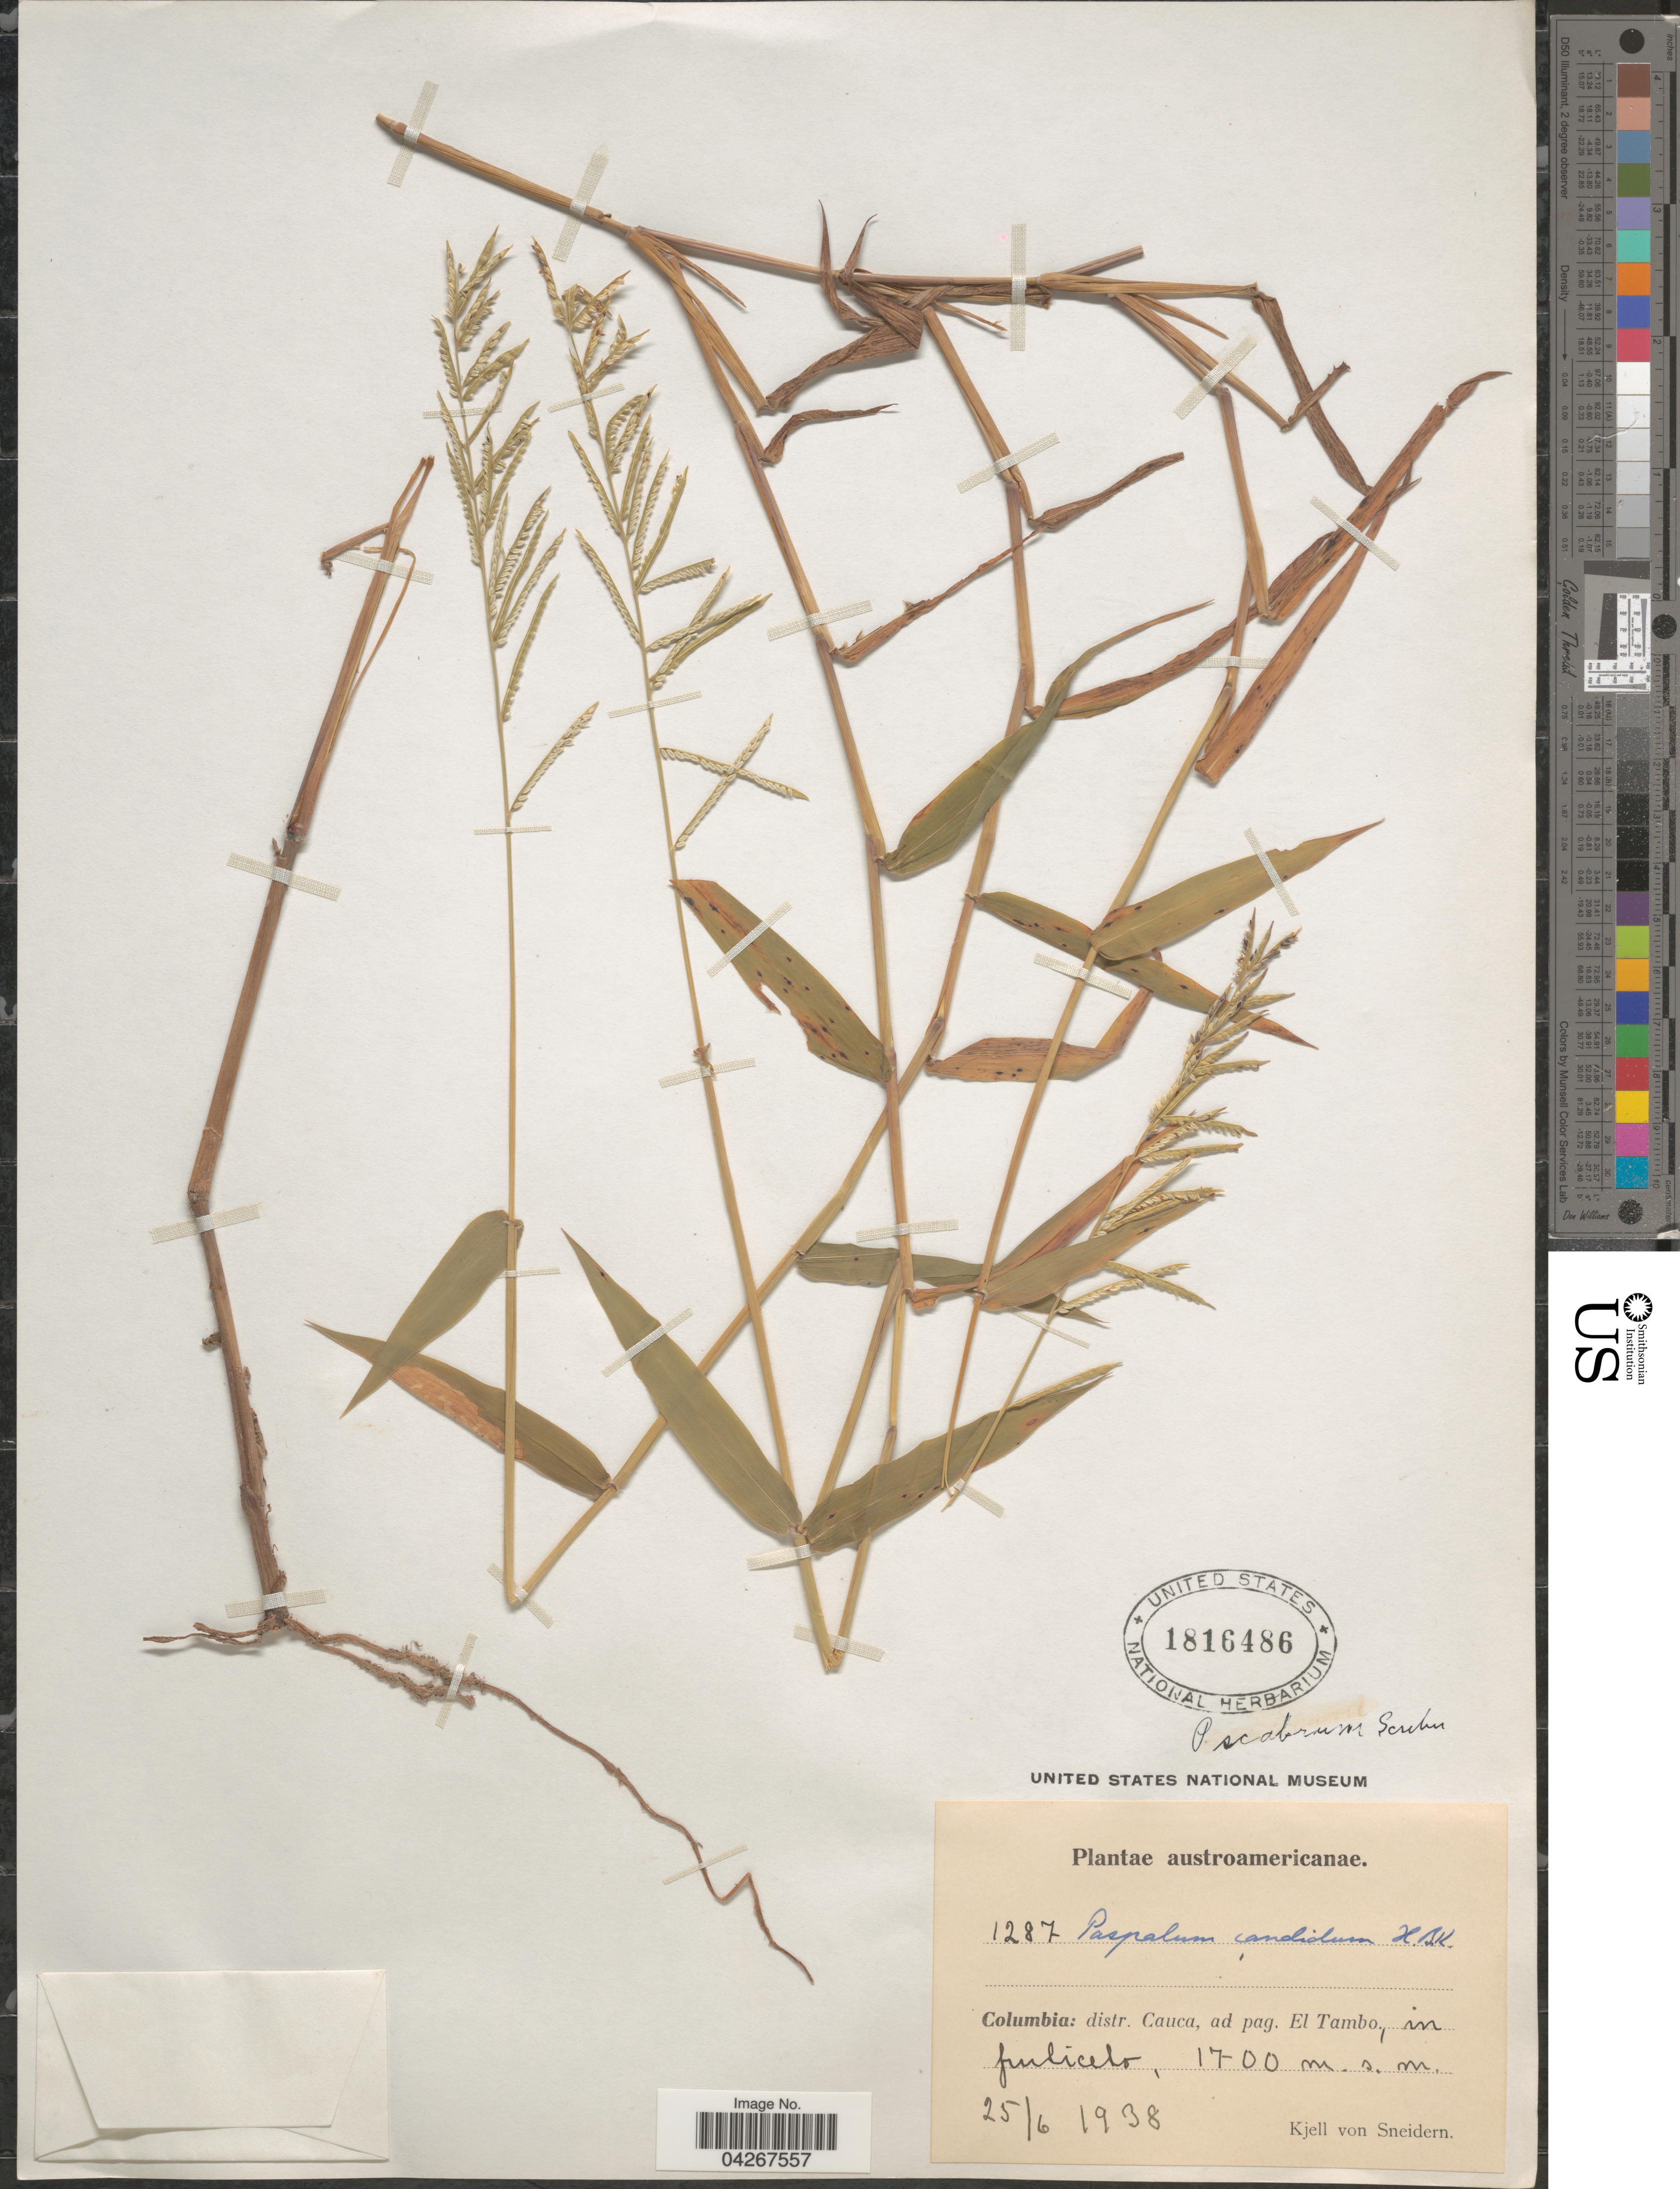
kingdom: Plantae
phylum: Tracheophyta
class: Liliopsida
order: Poales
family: Poaceae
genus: Paspalum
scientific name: Paspalum candidum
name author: (Humb. & Bonpl. ex Fleugge) Kunth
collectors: K. von Sneidern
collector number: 1287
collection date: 1938-06-25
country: Colombia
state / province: Cauca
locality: Austroamericanae. Distr. Cauca, ad pag. El Tambo.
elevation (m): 1700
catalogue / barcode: US 1816486